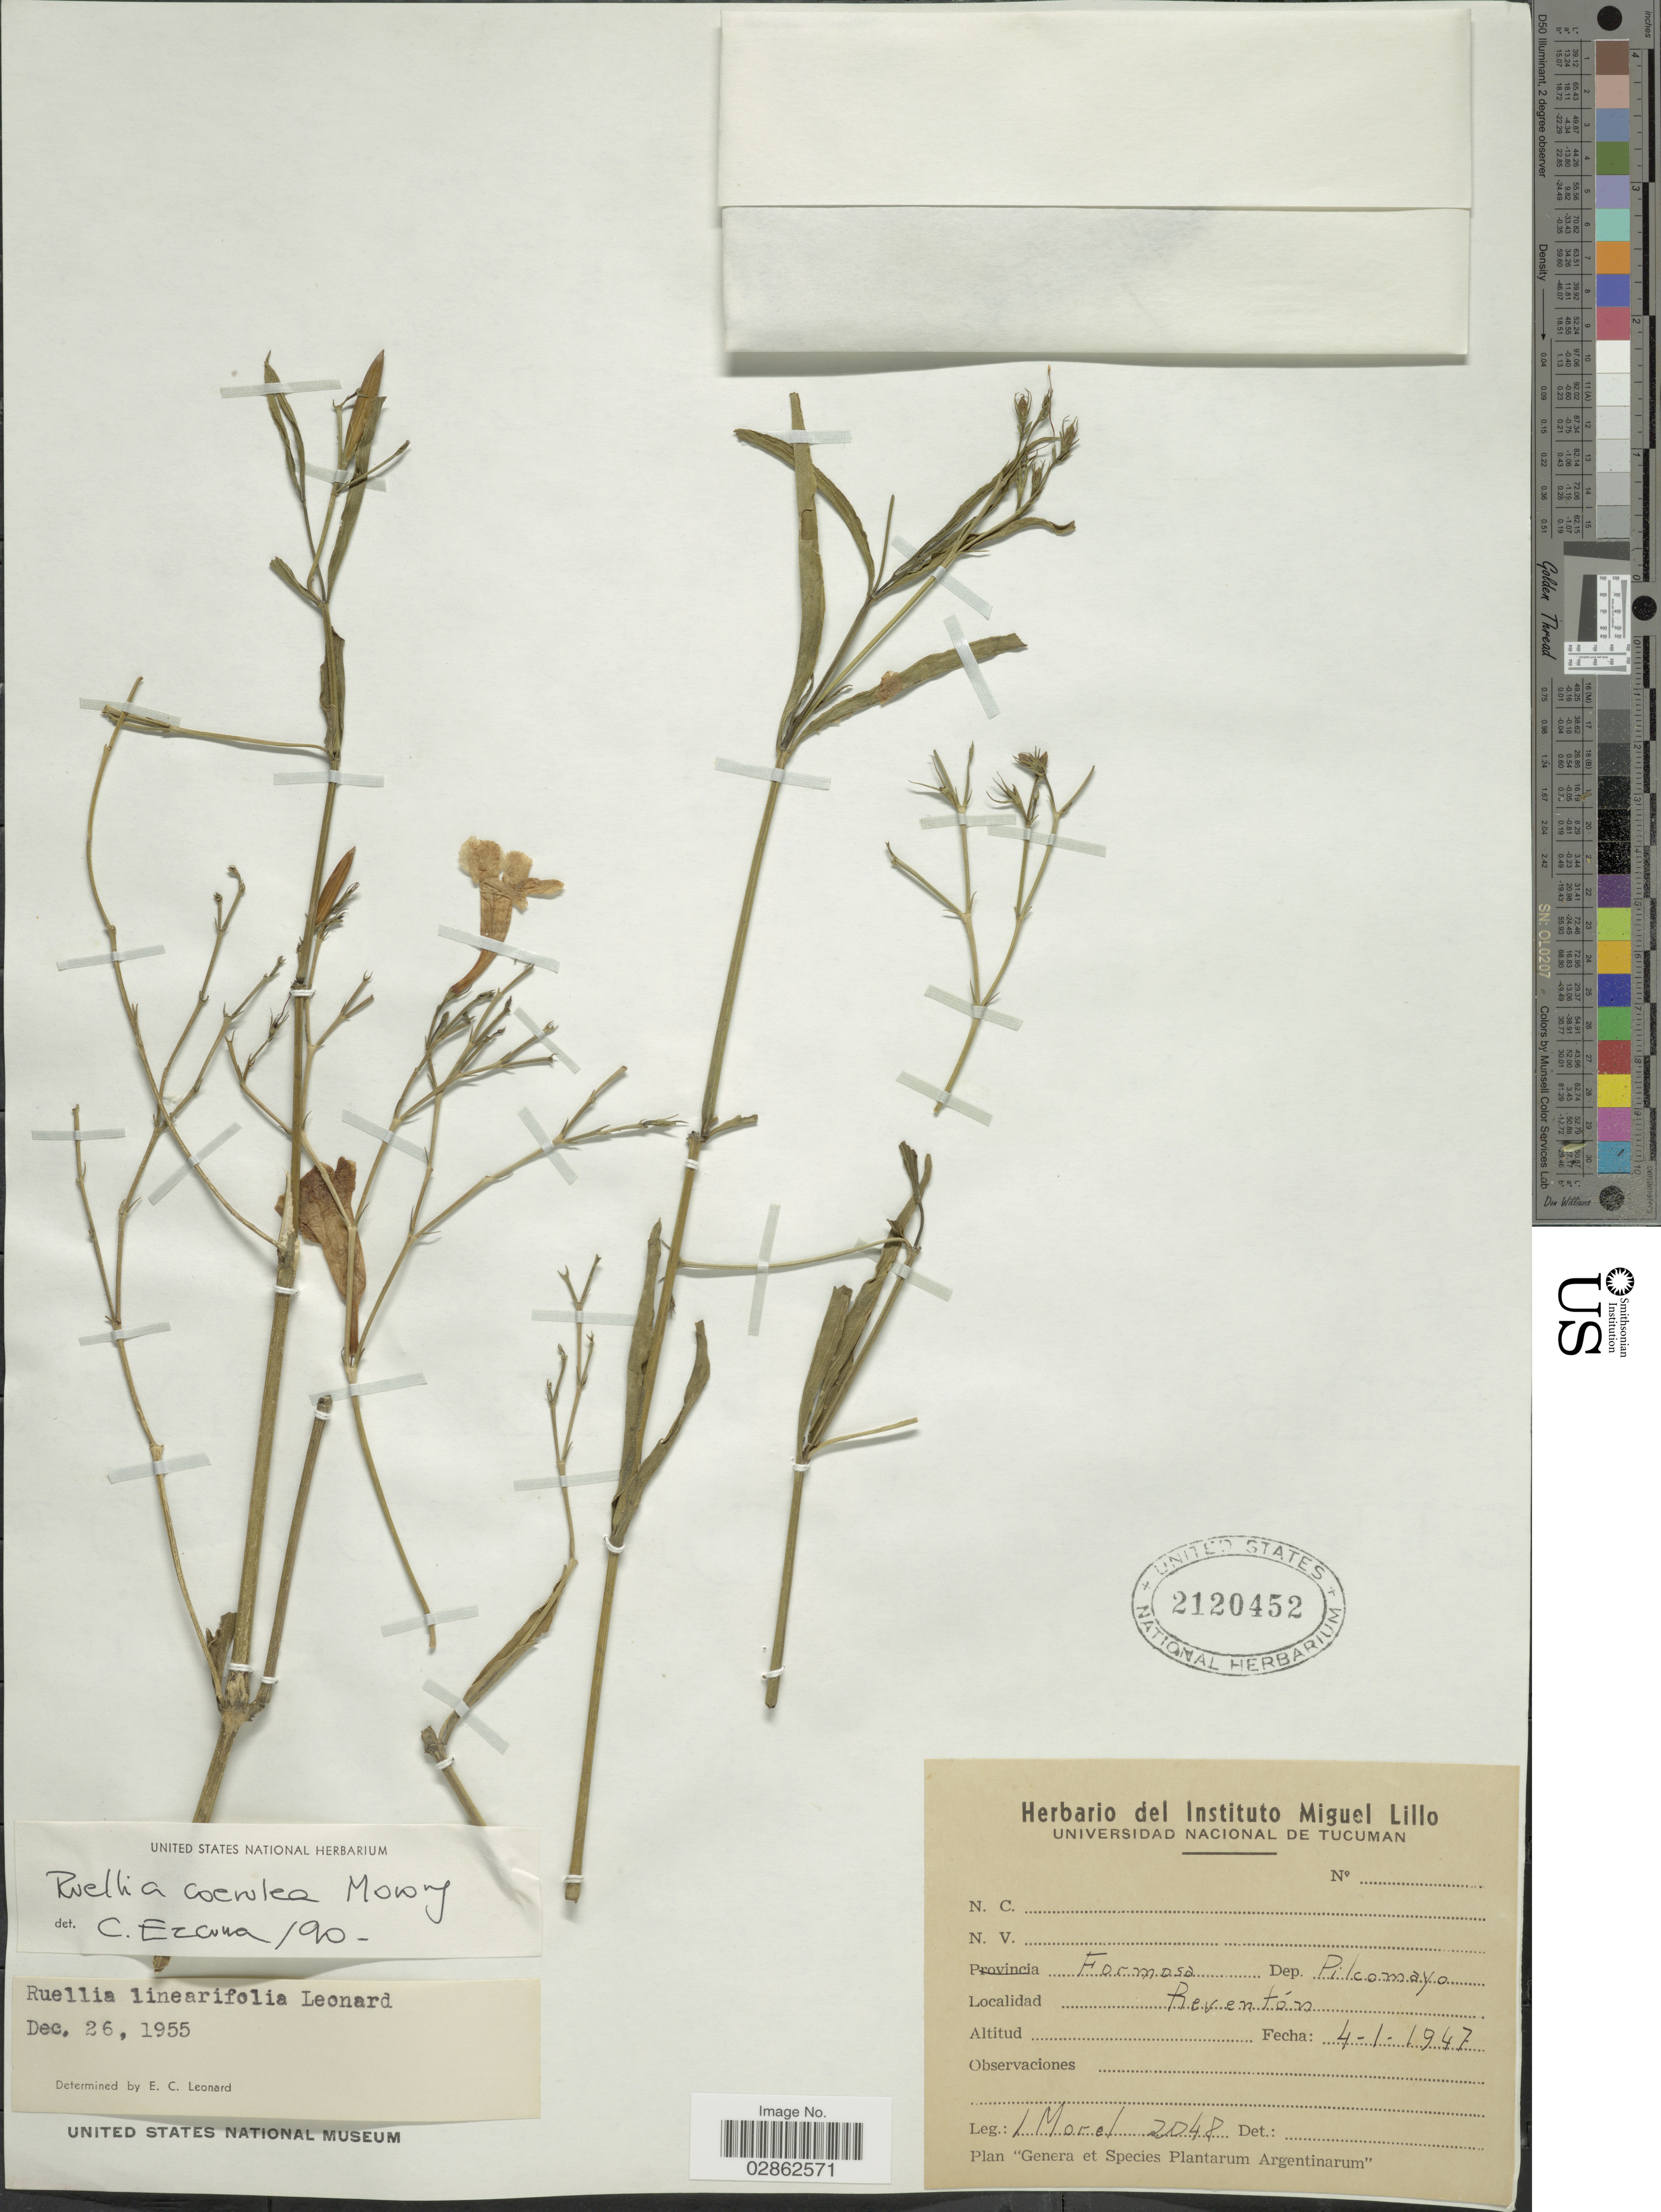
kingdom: Plantae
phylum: Tracheophyta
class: Magnoliopsida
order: Lamiales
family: Acanthaceae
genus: Ruellia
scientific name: Ruellia coerulea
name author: Morong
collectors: I. Morel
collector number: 2048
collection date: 1947-01-04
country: Argentina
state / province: Formosa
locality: Dep. Pilcomayo. Reventón.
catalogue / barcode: US 2120452